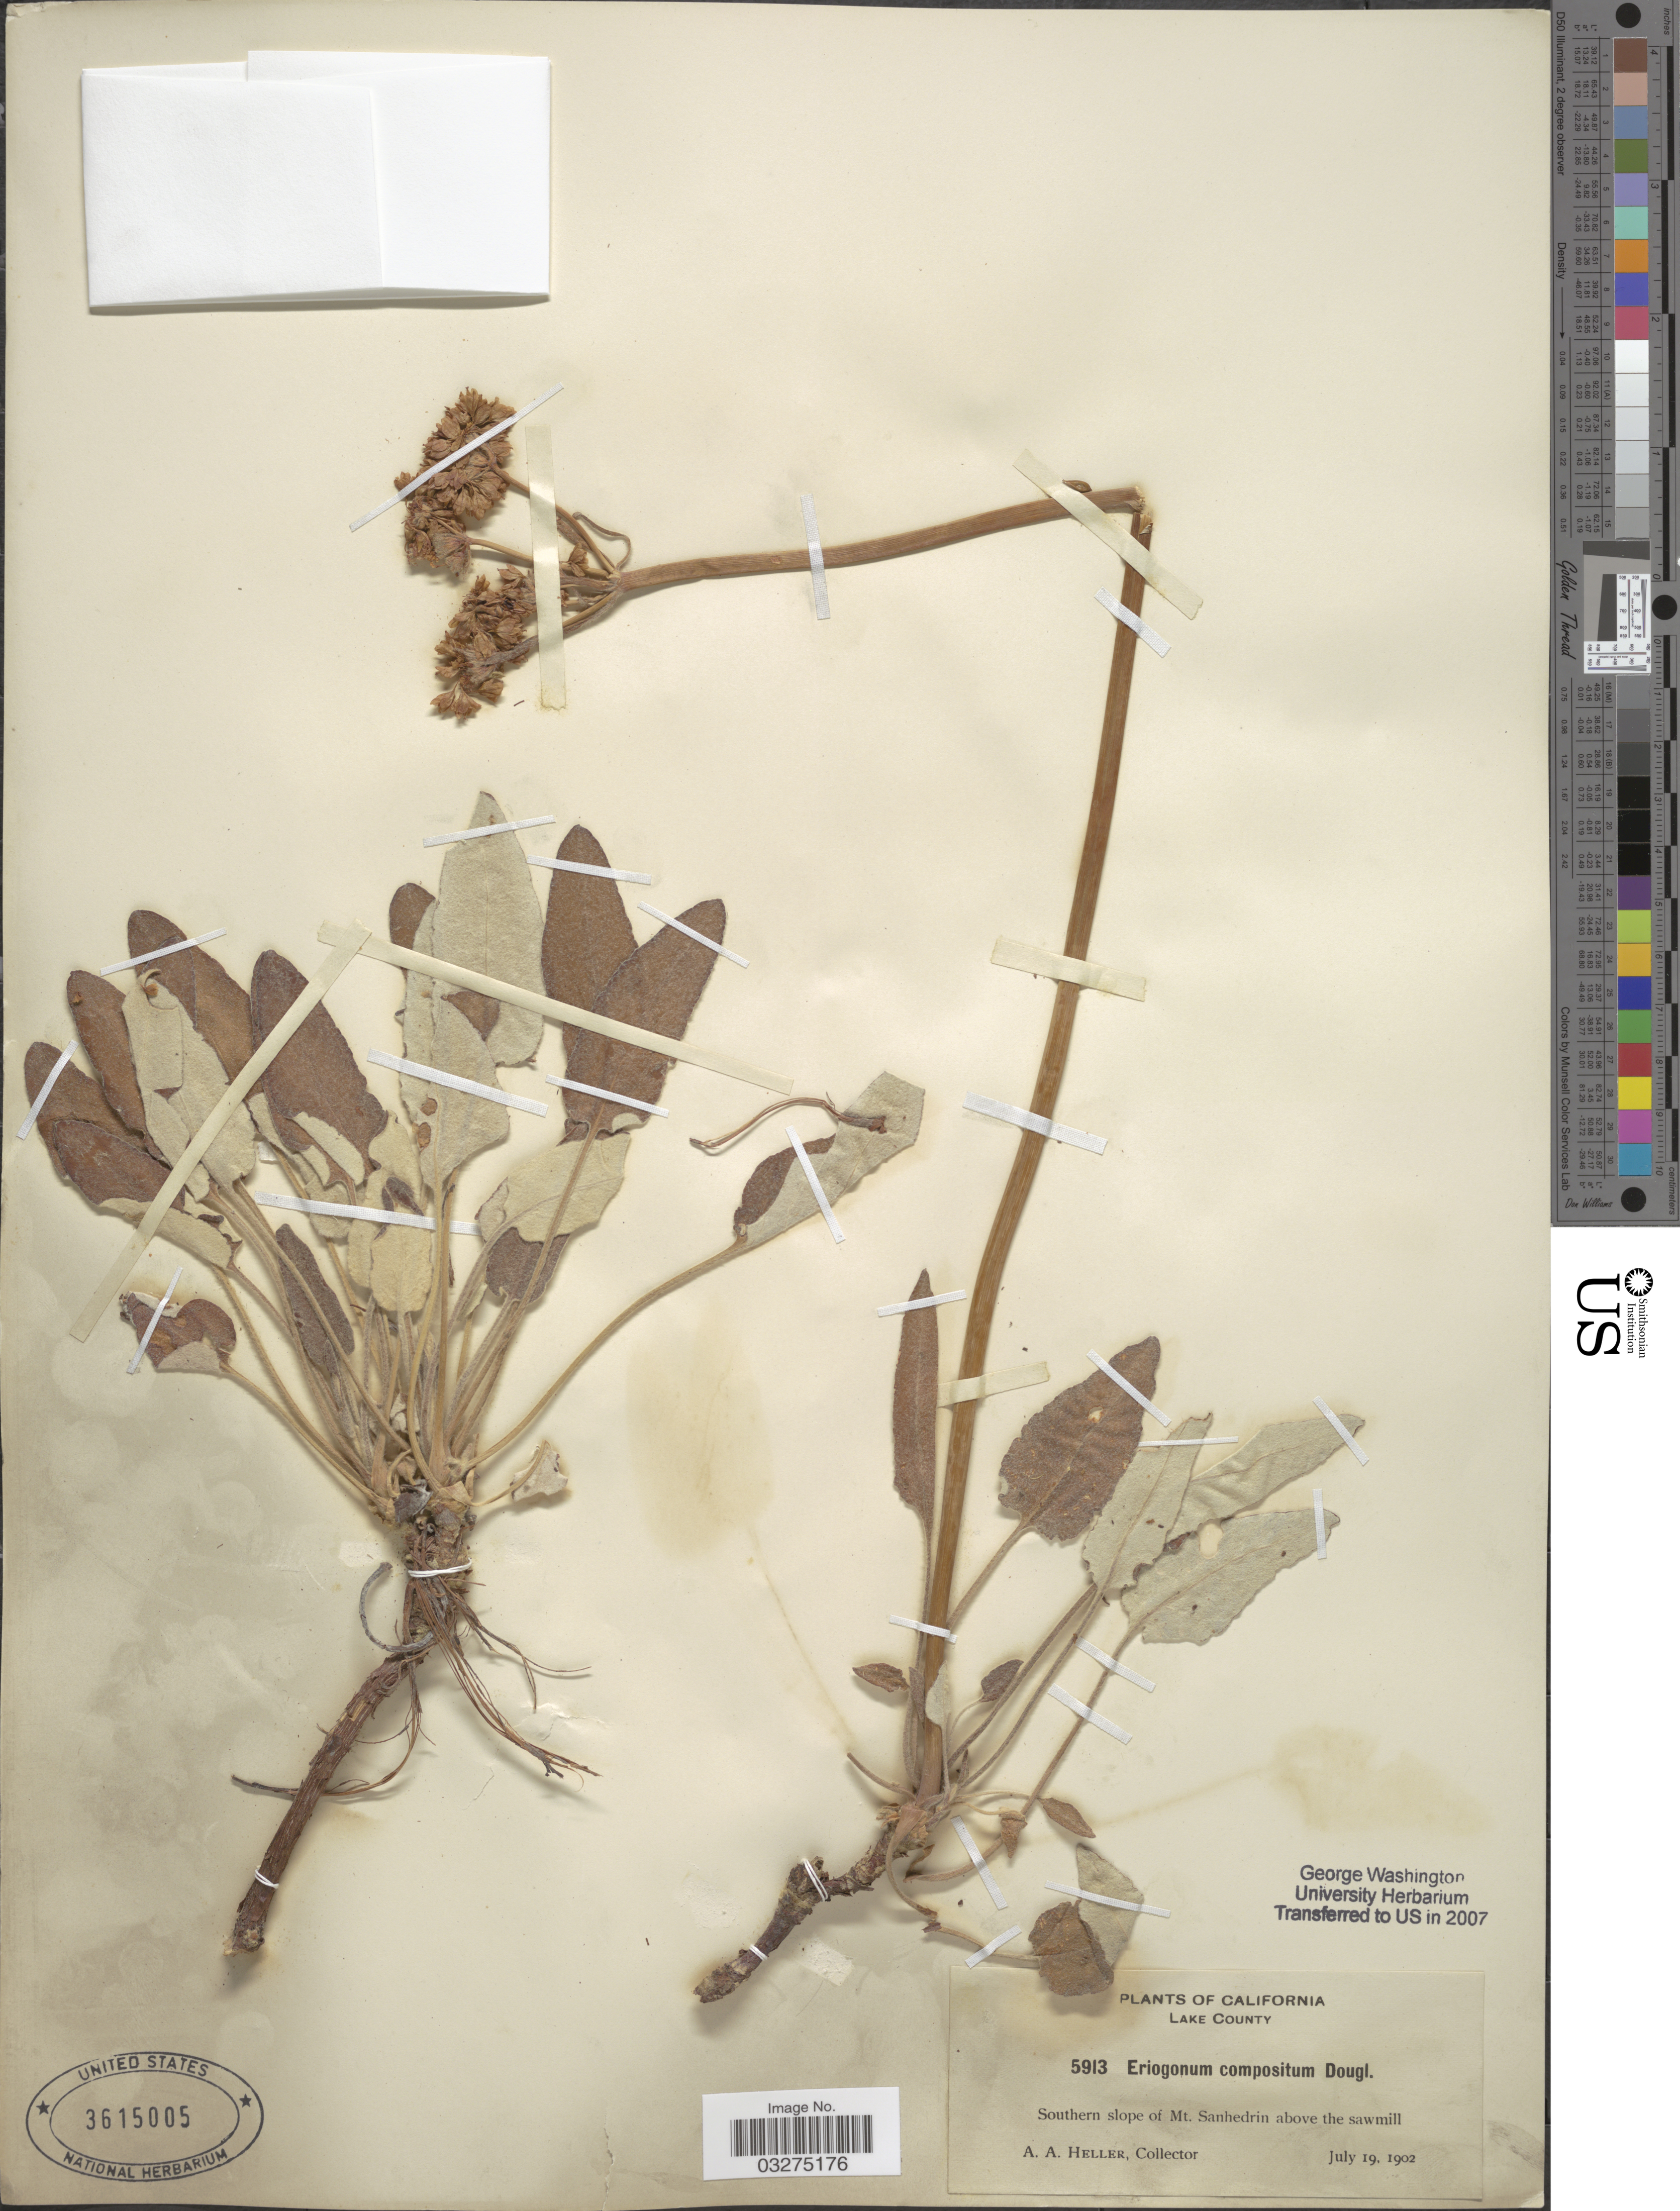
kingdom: Plantae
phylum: Tracheophyta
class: Magnoliopsida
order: Caryophyllales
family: Polygonaceae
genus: Eriogonum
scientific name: Eriogonum caespitosum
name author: Nutt.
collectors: A. A. Heller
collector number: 5913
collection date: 1902-07-19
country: United States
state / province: California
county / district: Lake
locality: Lake County, Southern slope of Mt. Sanhedrin above the sawmill.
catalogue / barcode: US 3615005